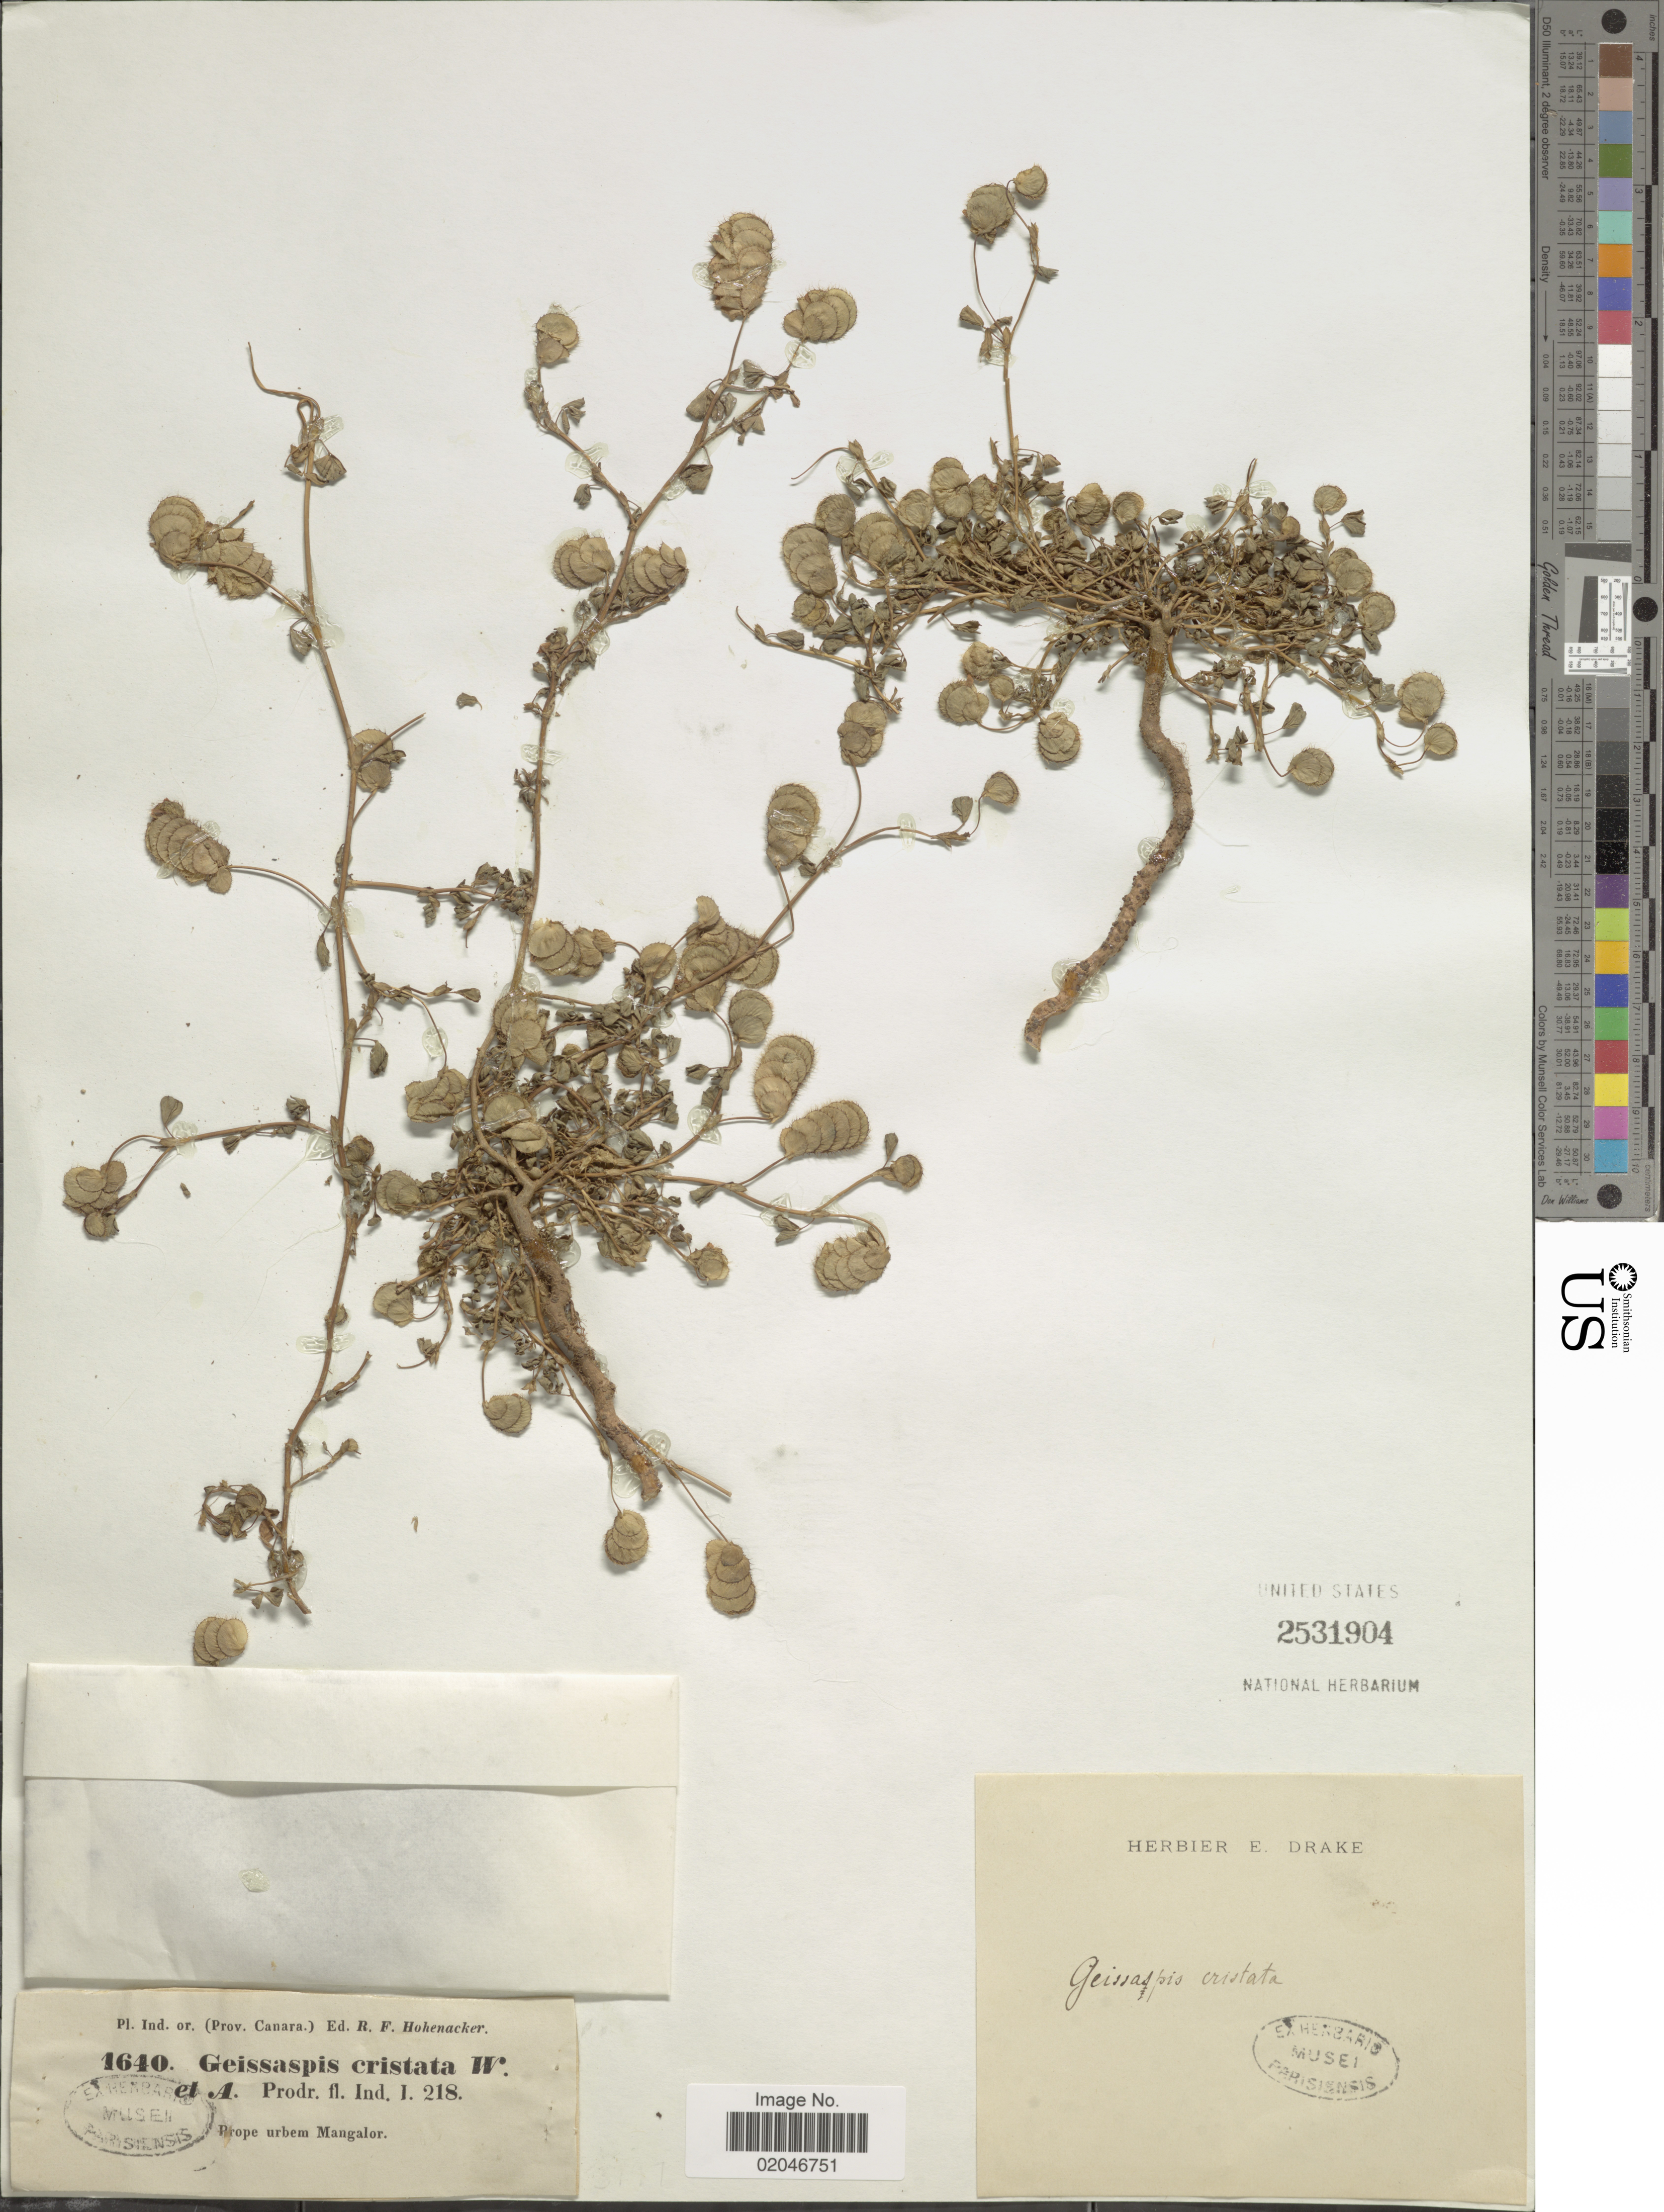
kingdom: Plantae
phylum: Tracheophyta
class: Magnoliopsida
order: Fabales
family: Fabaceae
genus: Geissaspis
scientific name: Geissaspis cristata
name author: Wight & Arn.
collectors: R. F. Hohenacker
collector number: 1640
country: India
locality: Prov. Canara, Porpe urbem Mangalor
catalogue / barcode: US 2531904